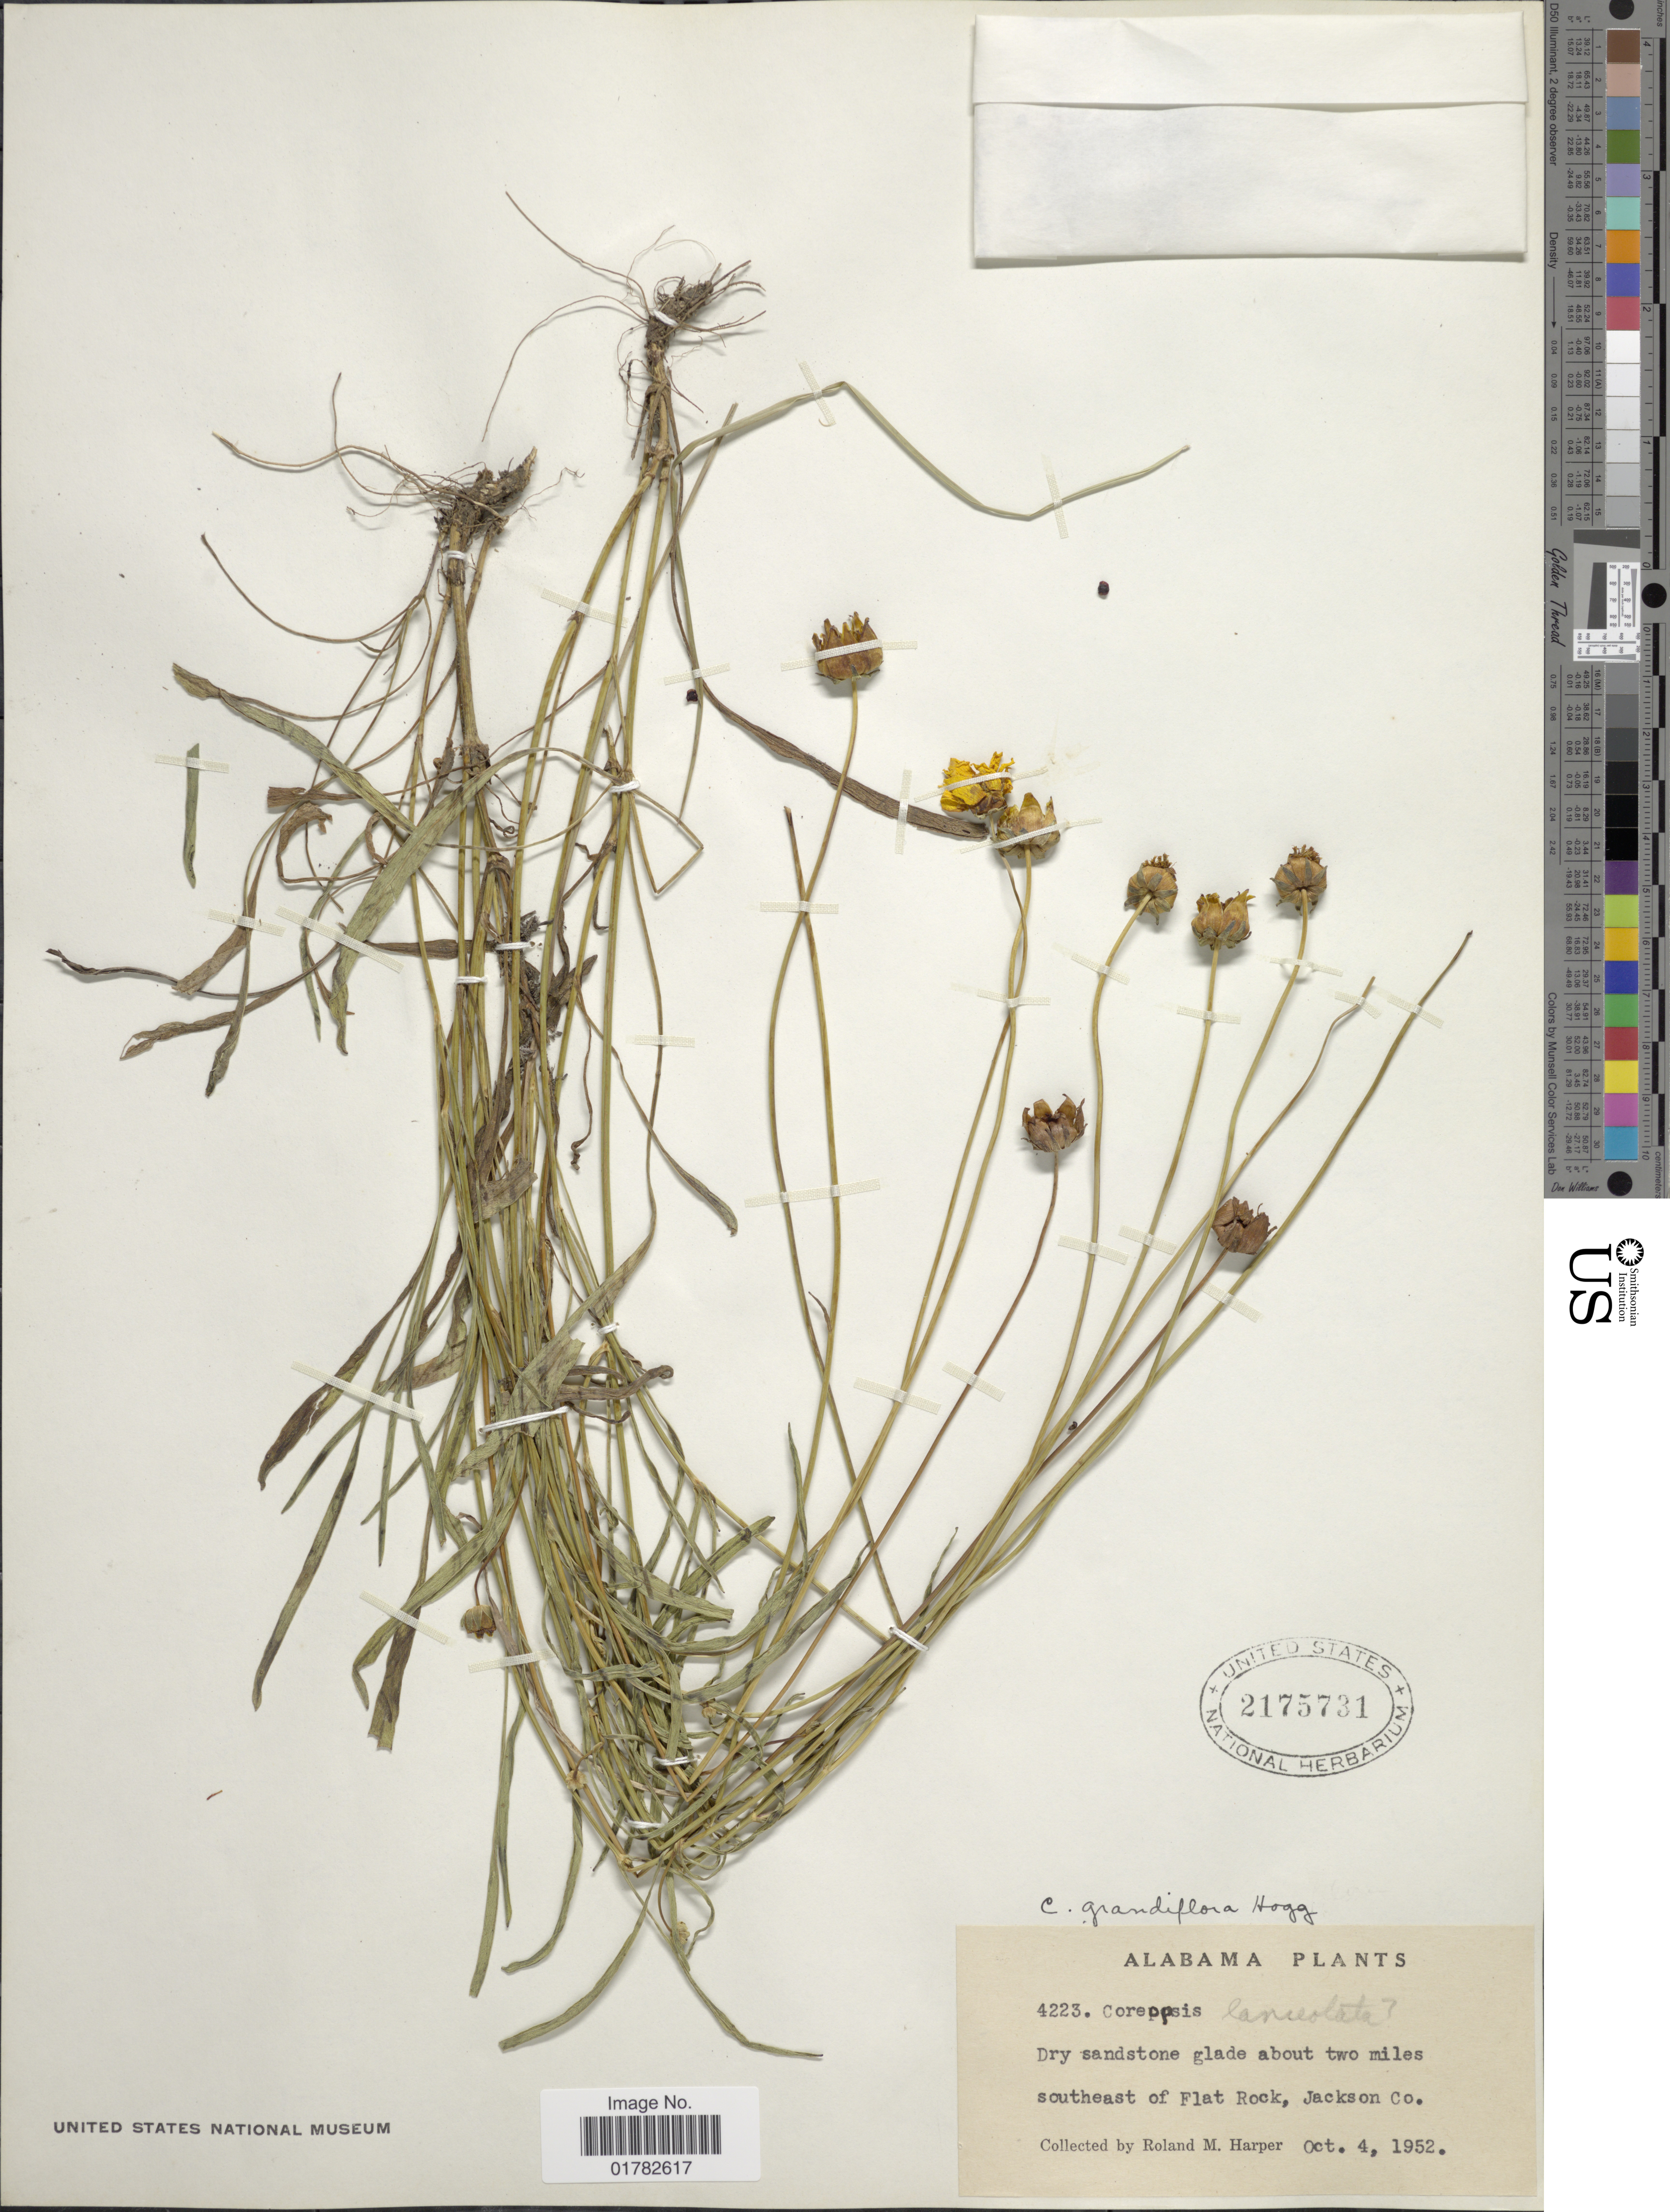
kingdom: Plantae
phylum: Tracheophyta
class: Magnoliopsida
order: Asterales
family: Asteraceae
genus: Coreopsis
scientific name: Coreopsis grandiflora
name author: Nutt.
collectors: R. M. Harper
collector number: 4223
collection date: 1952-10-04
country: United States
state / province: Alabama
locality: Dry sandstone glade about two miles southeast of Flat Rock, Jackson Co.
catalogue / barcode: US 2175731